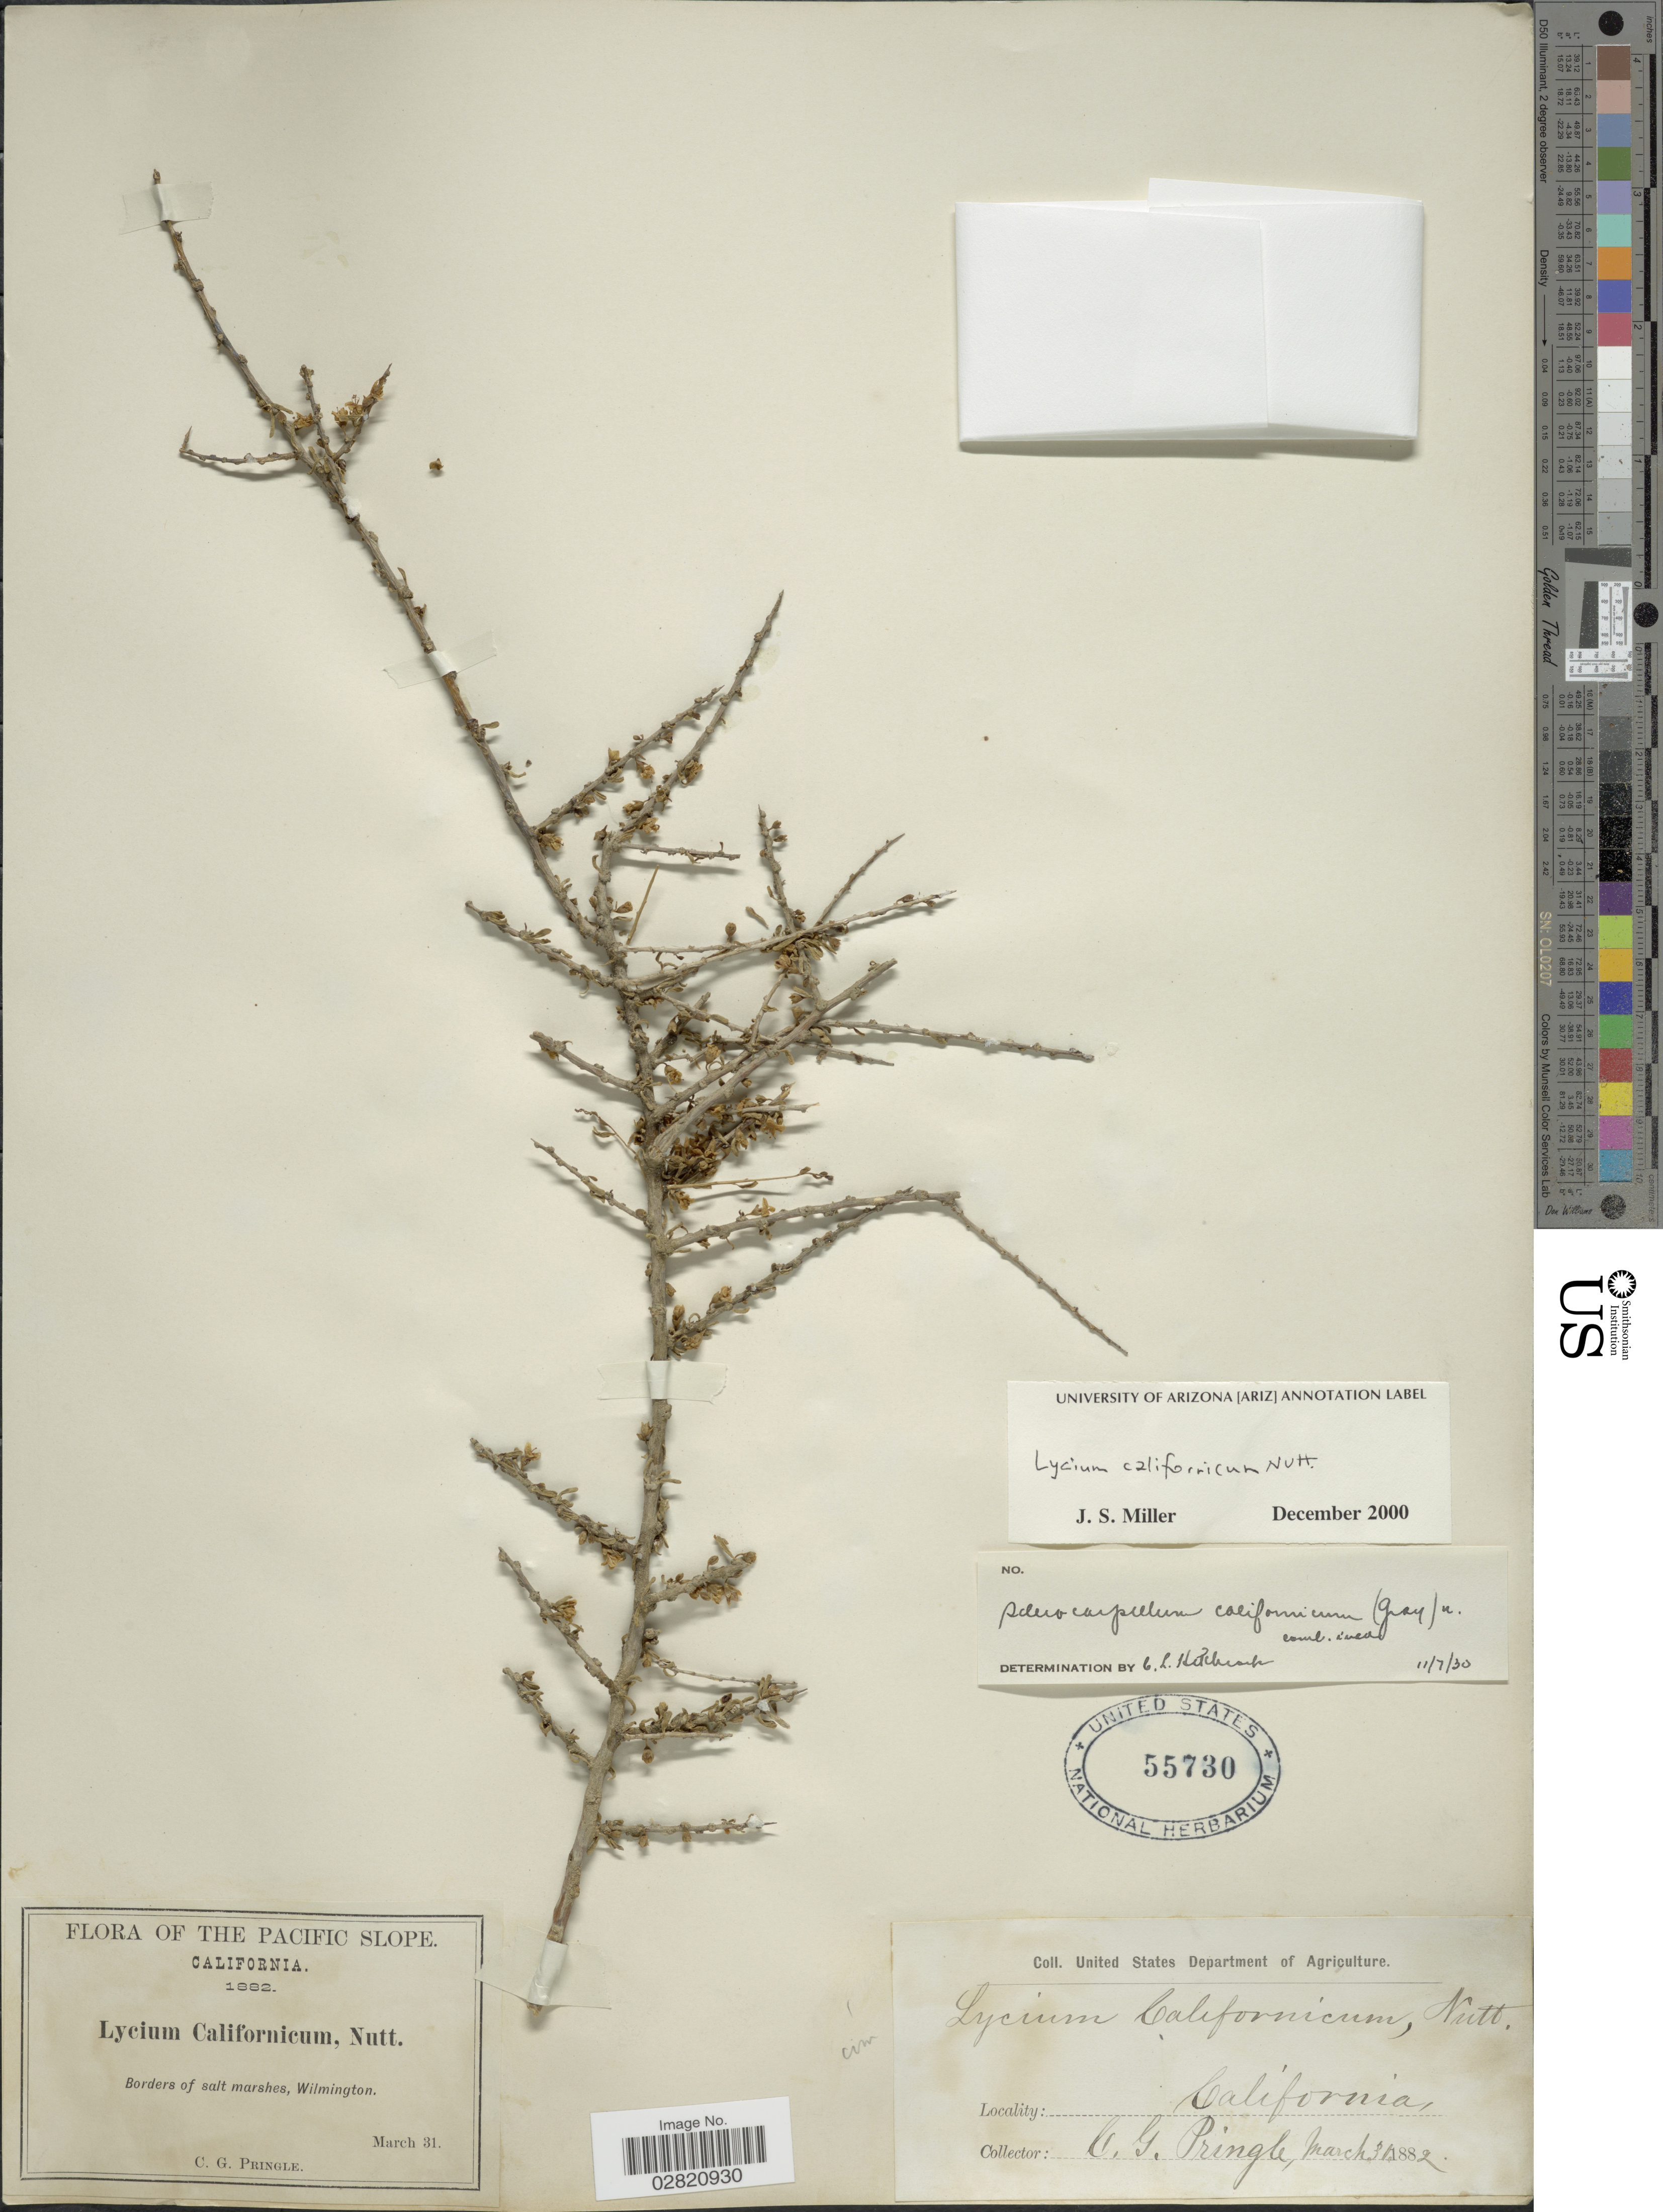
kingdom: Plantae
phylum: Tracheophyta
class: Magnoliopsida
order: Solanales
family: Solanaceae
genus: Lycium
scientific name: Lycium californicum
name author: Nutt. ex A. Gray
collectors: C. G. Pringle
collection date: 1882-03-31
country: United States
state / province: California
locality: The Pacific Slope, Borders of salt marshes, Wilmington.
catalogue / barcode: US 55730